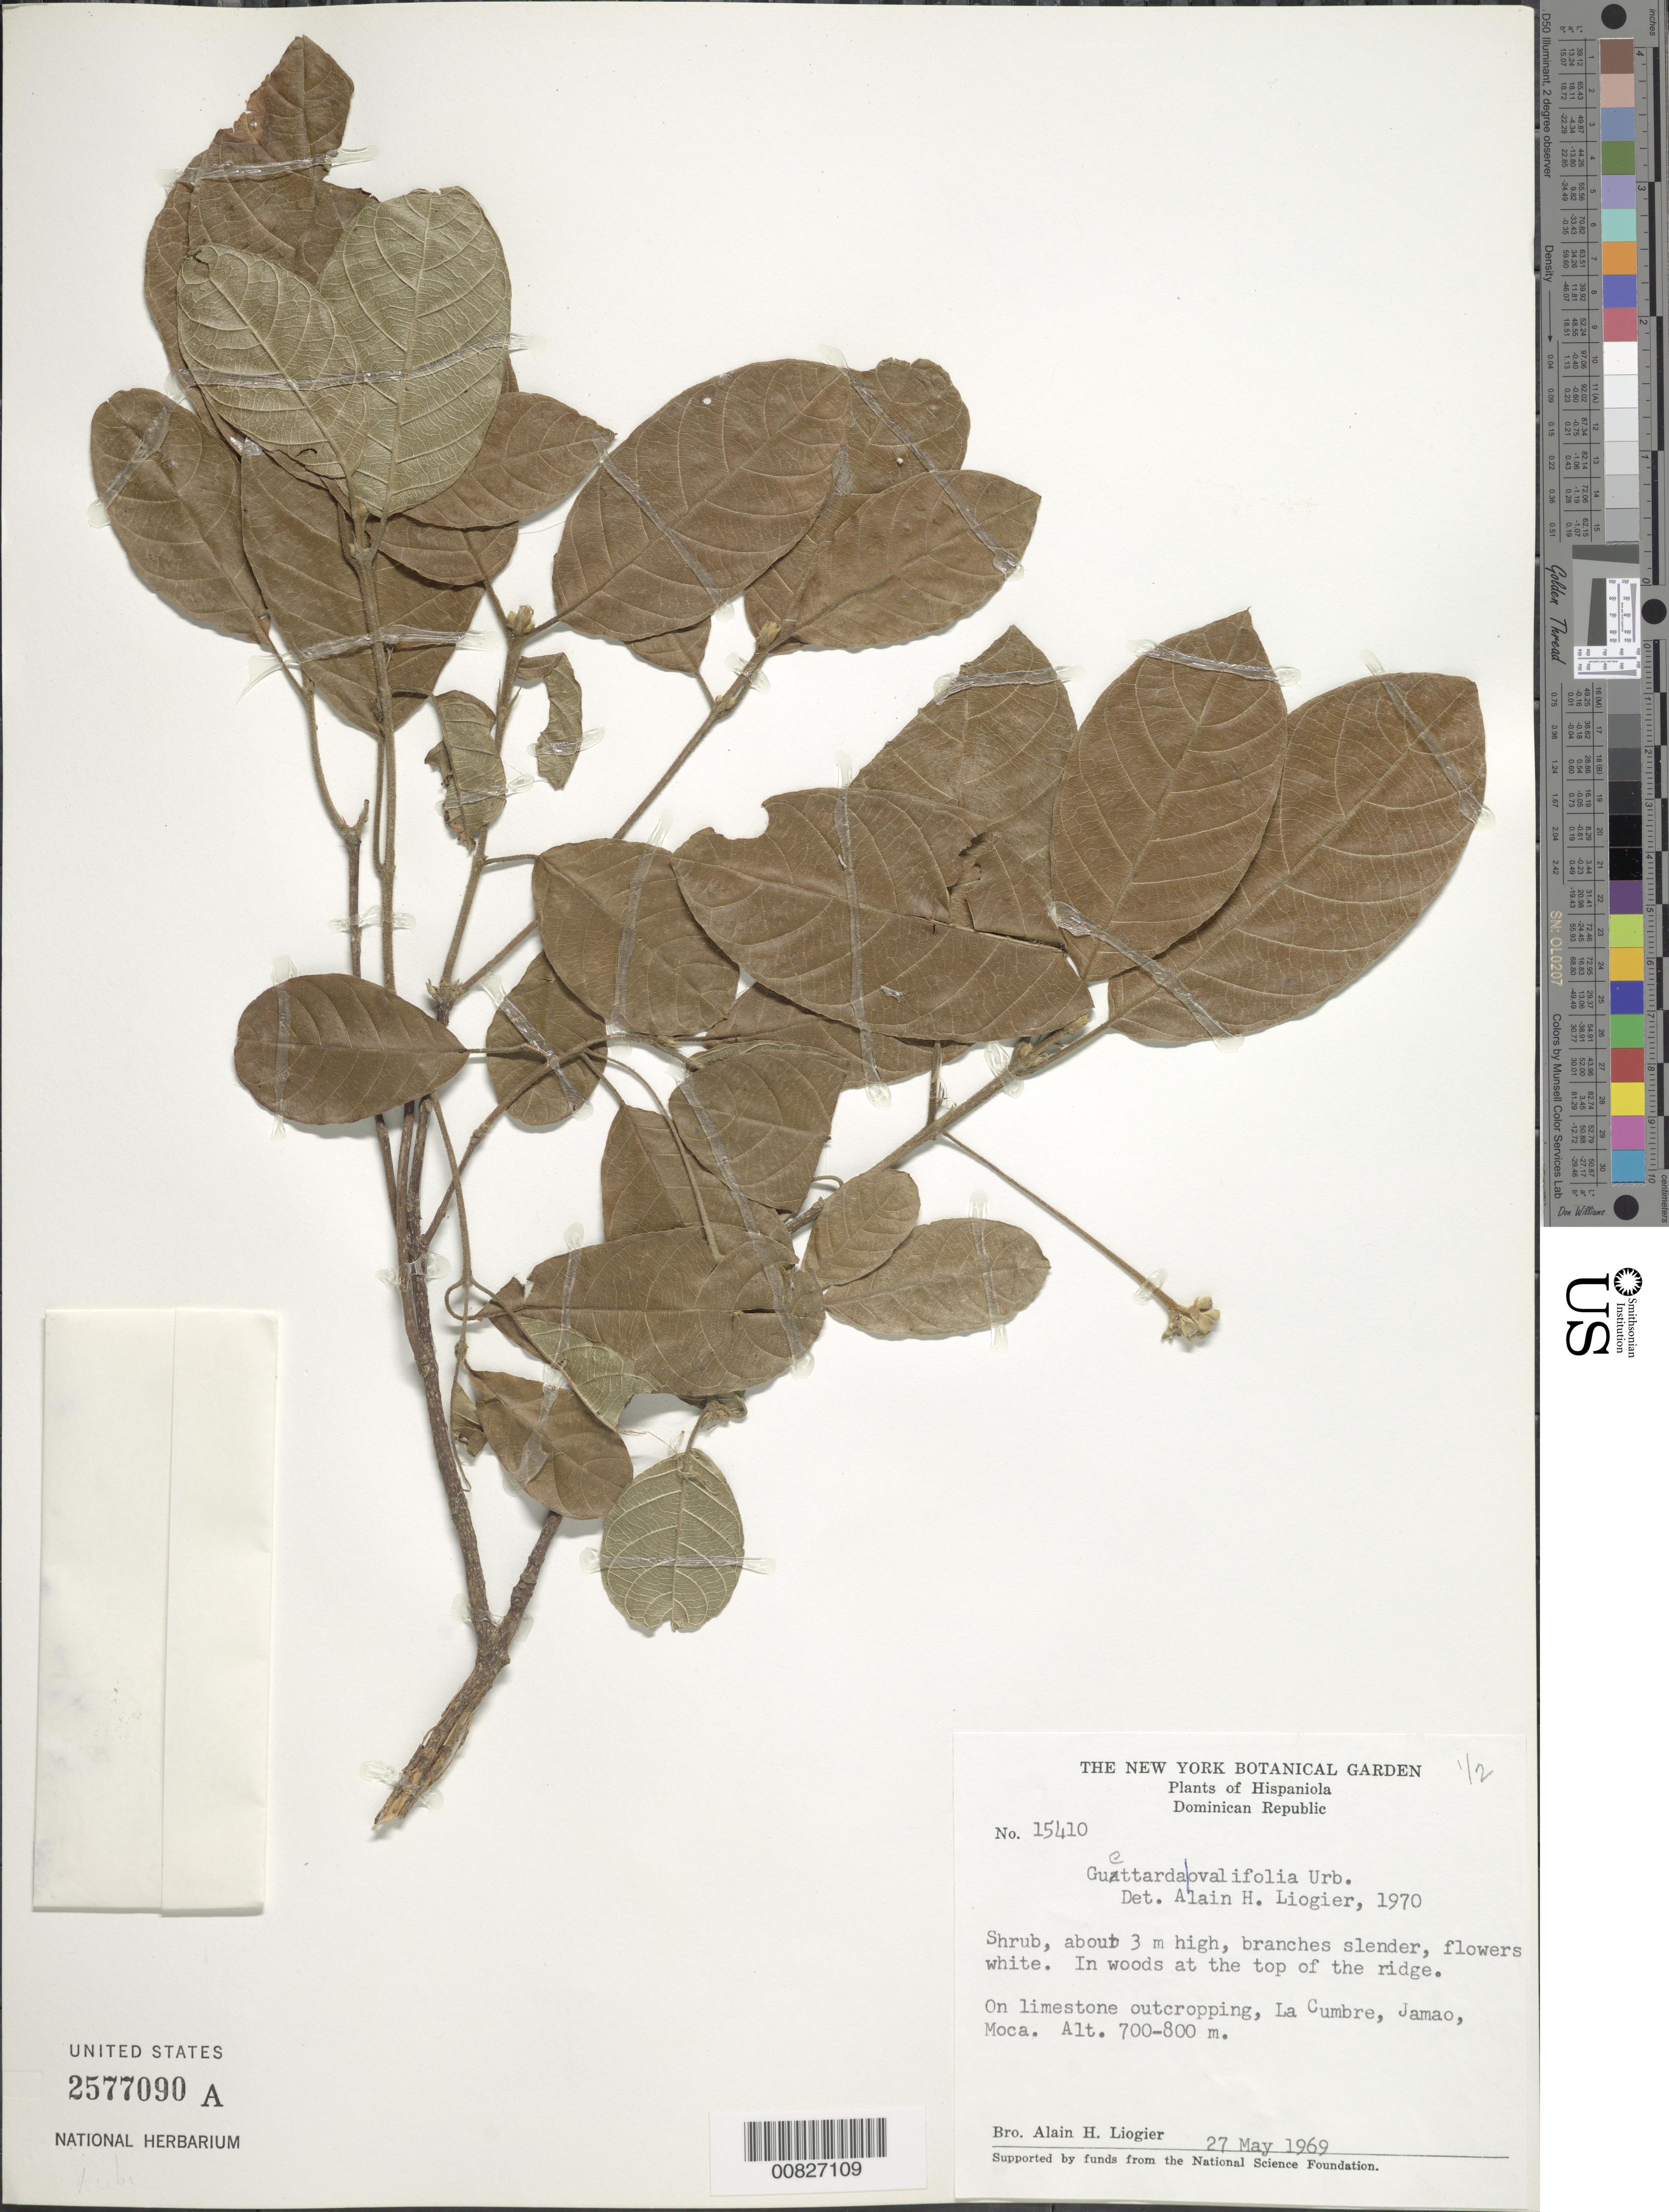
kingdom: Plantae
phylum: Tracheophyta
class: Magnoliopsida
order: Gentianales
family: Rubiaceae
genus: Guettarda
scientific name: Guettarda ovalifolia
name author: Urb.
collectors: A. H. Liogier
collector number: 15410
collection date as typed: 27 May 1969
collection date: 1969-05-27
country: Dominican Republic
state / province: Espaillat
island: Hispaniola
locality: La Cumbre, Jamao, Moca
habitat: In woods at top of ridge on limestone outcropping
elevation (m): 700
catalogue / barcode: US 2577090